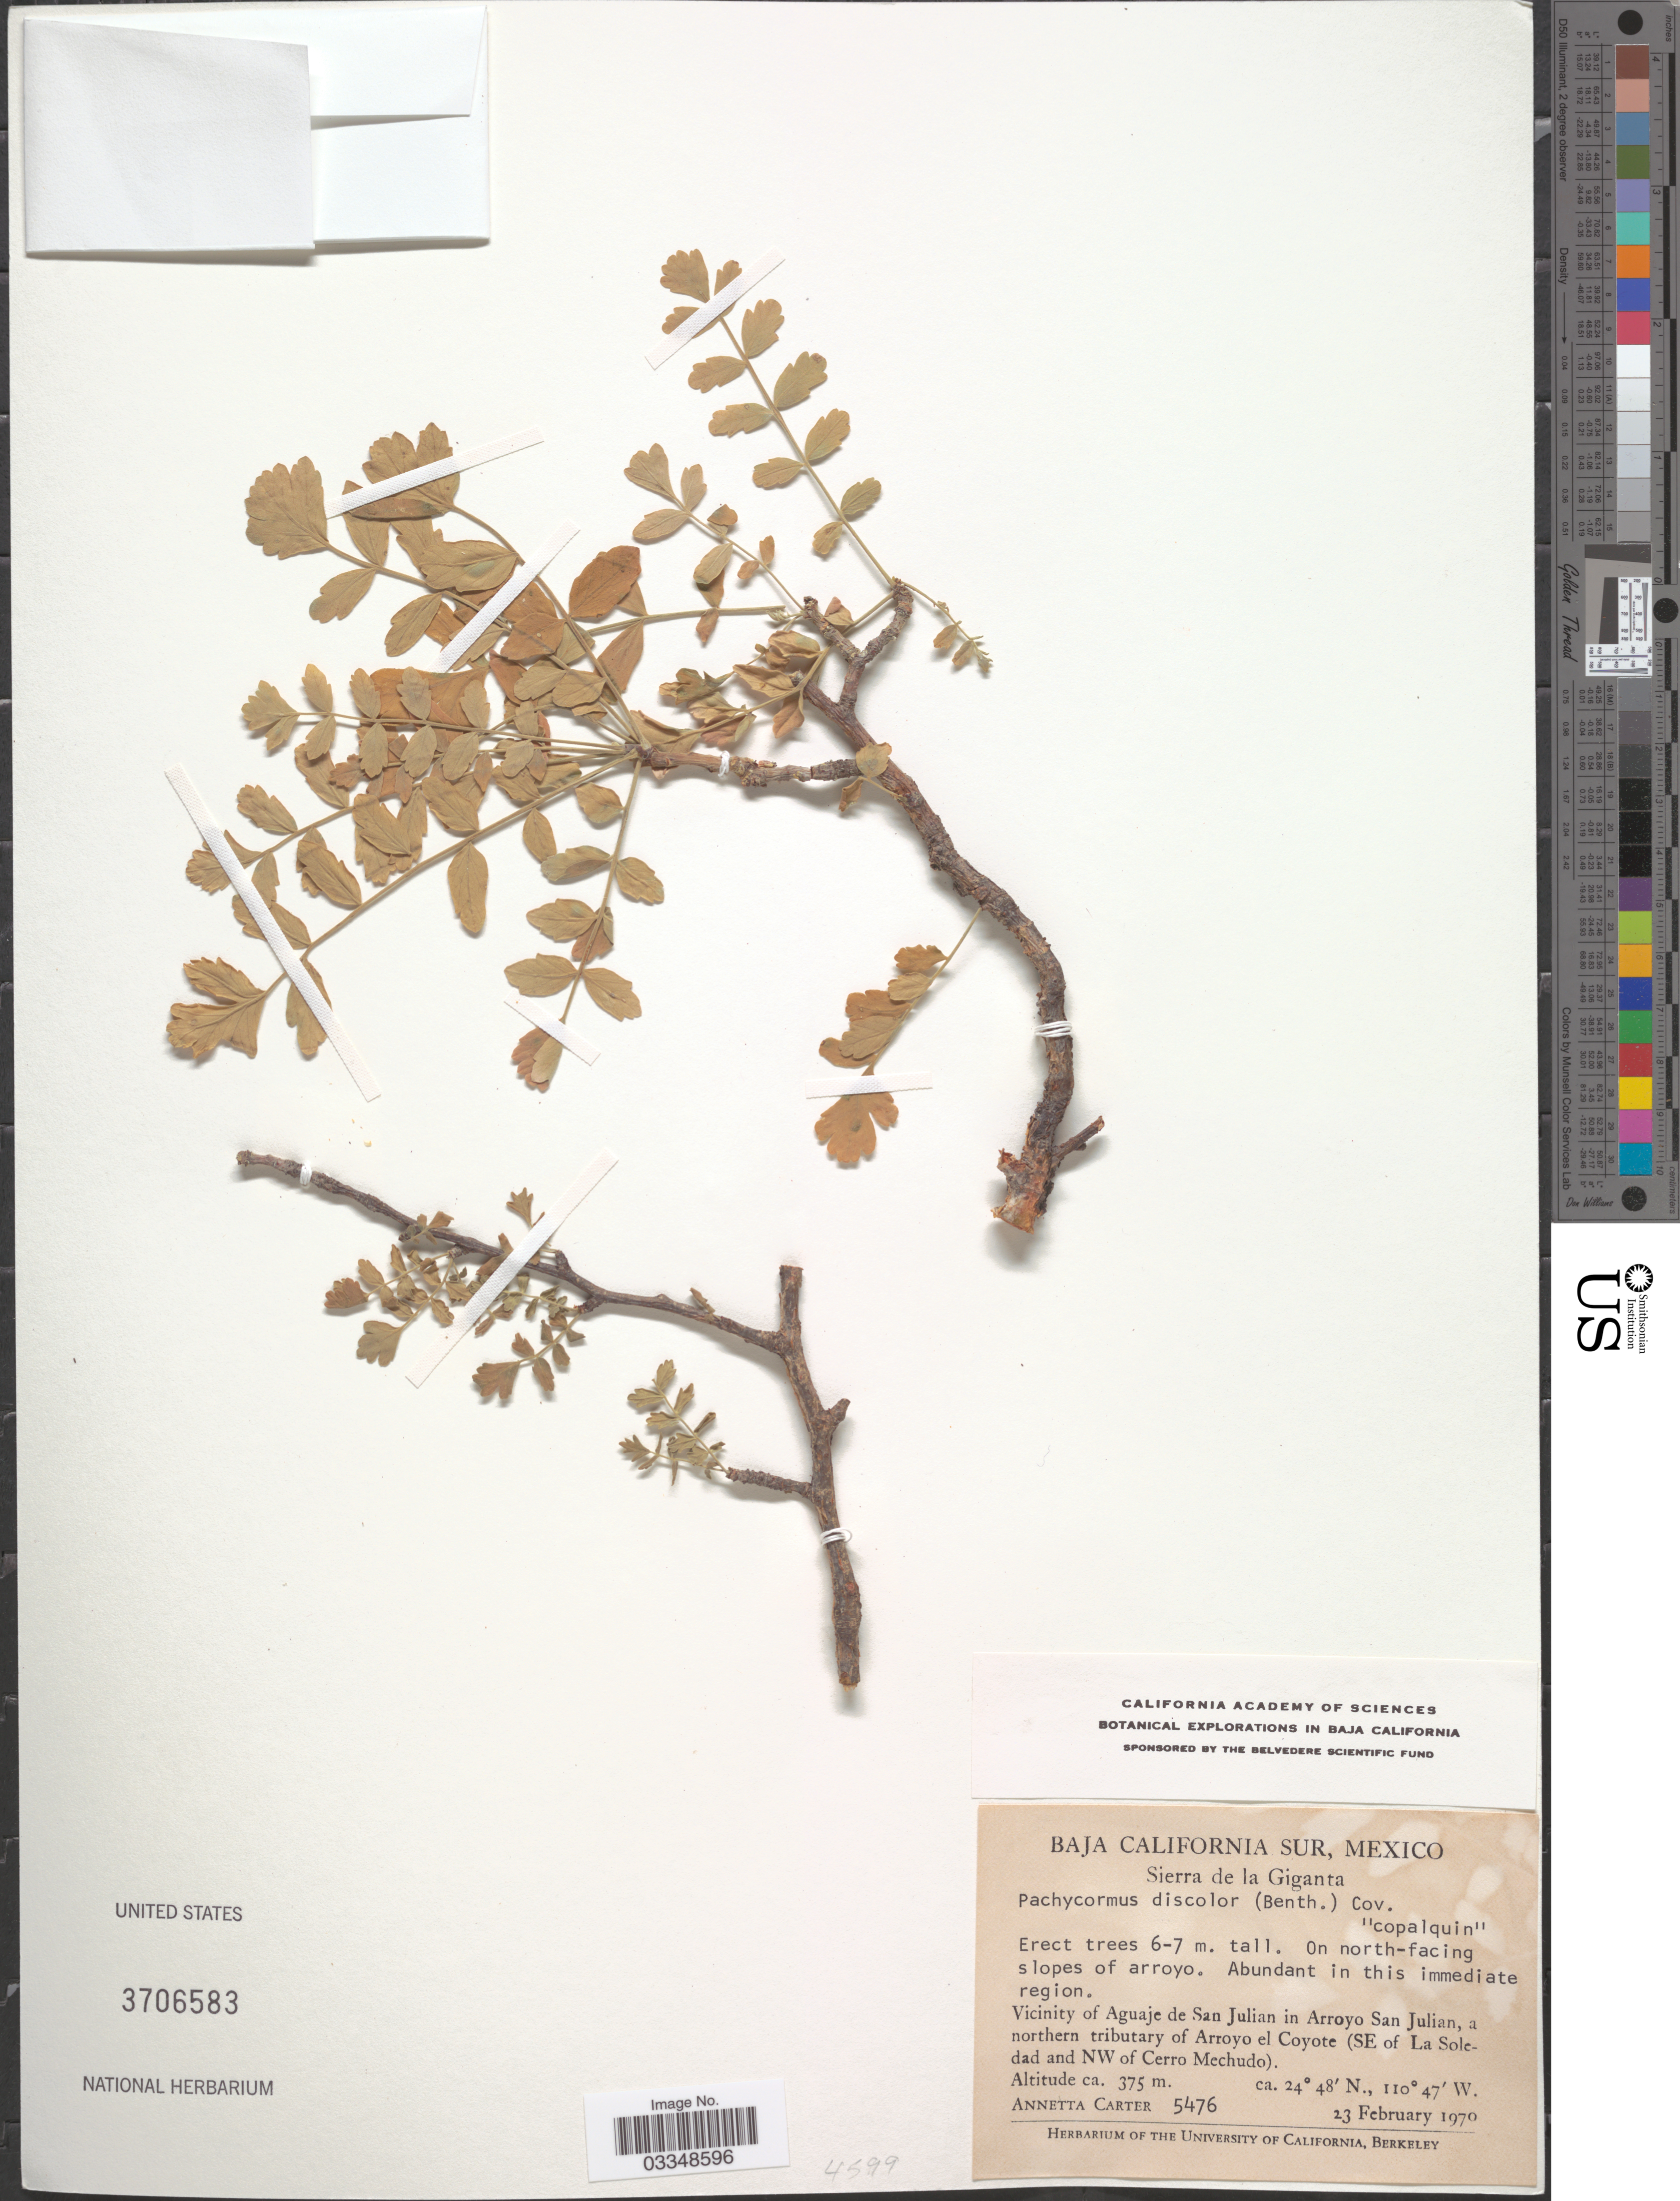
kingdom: Plantae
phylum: Tracheophyta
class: Magnoliopsida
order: Sapindales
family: Anacardiaceae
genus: Pachycormus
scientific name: Pachycormus discolor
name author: (Benth.) Coville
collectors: A. Carter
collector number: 5476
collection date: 1970-02-23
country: Mexico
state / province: Baja California Sur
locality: Sierra de la Giganta. Vicinity of Aguaje de San Julian in Arroyo San Julian, a northern tributary of Arroyo el Coyote (SE of La Soledad and NW of Cerro Mechudo).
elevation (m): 375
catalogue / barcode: US 3706583